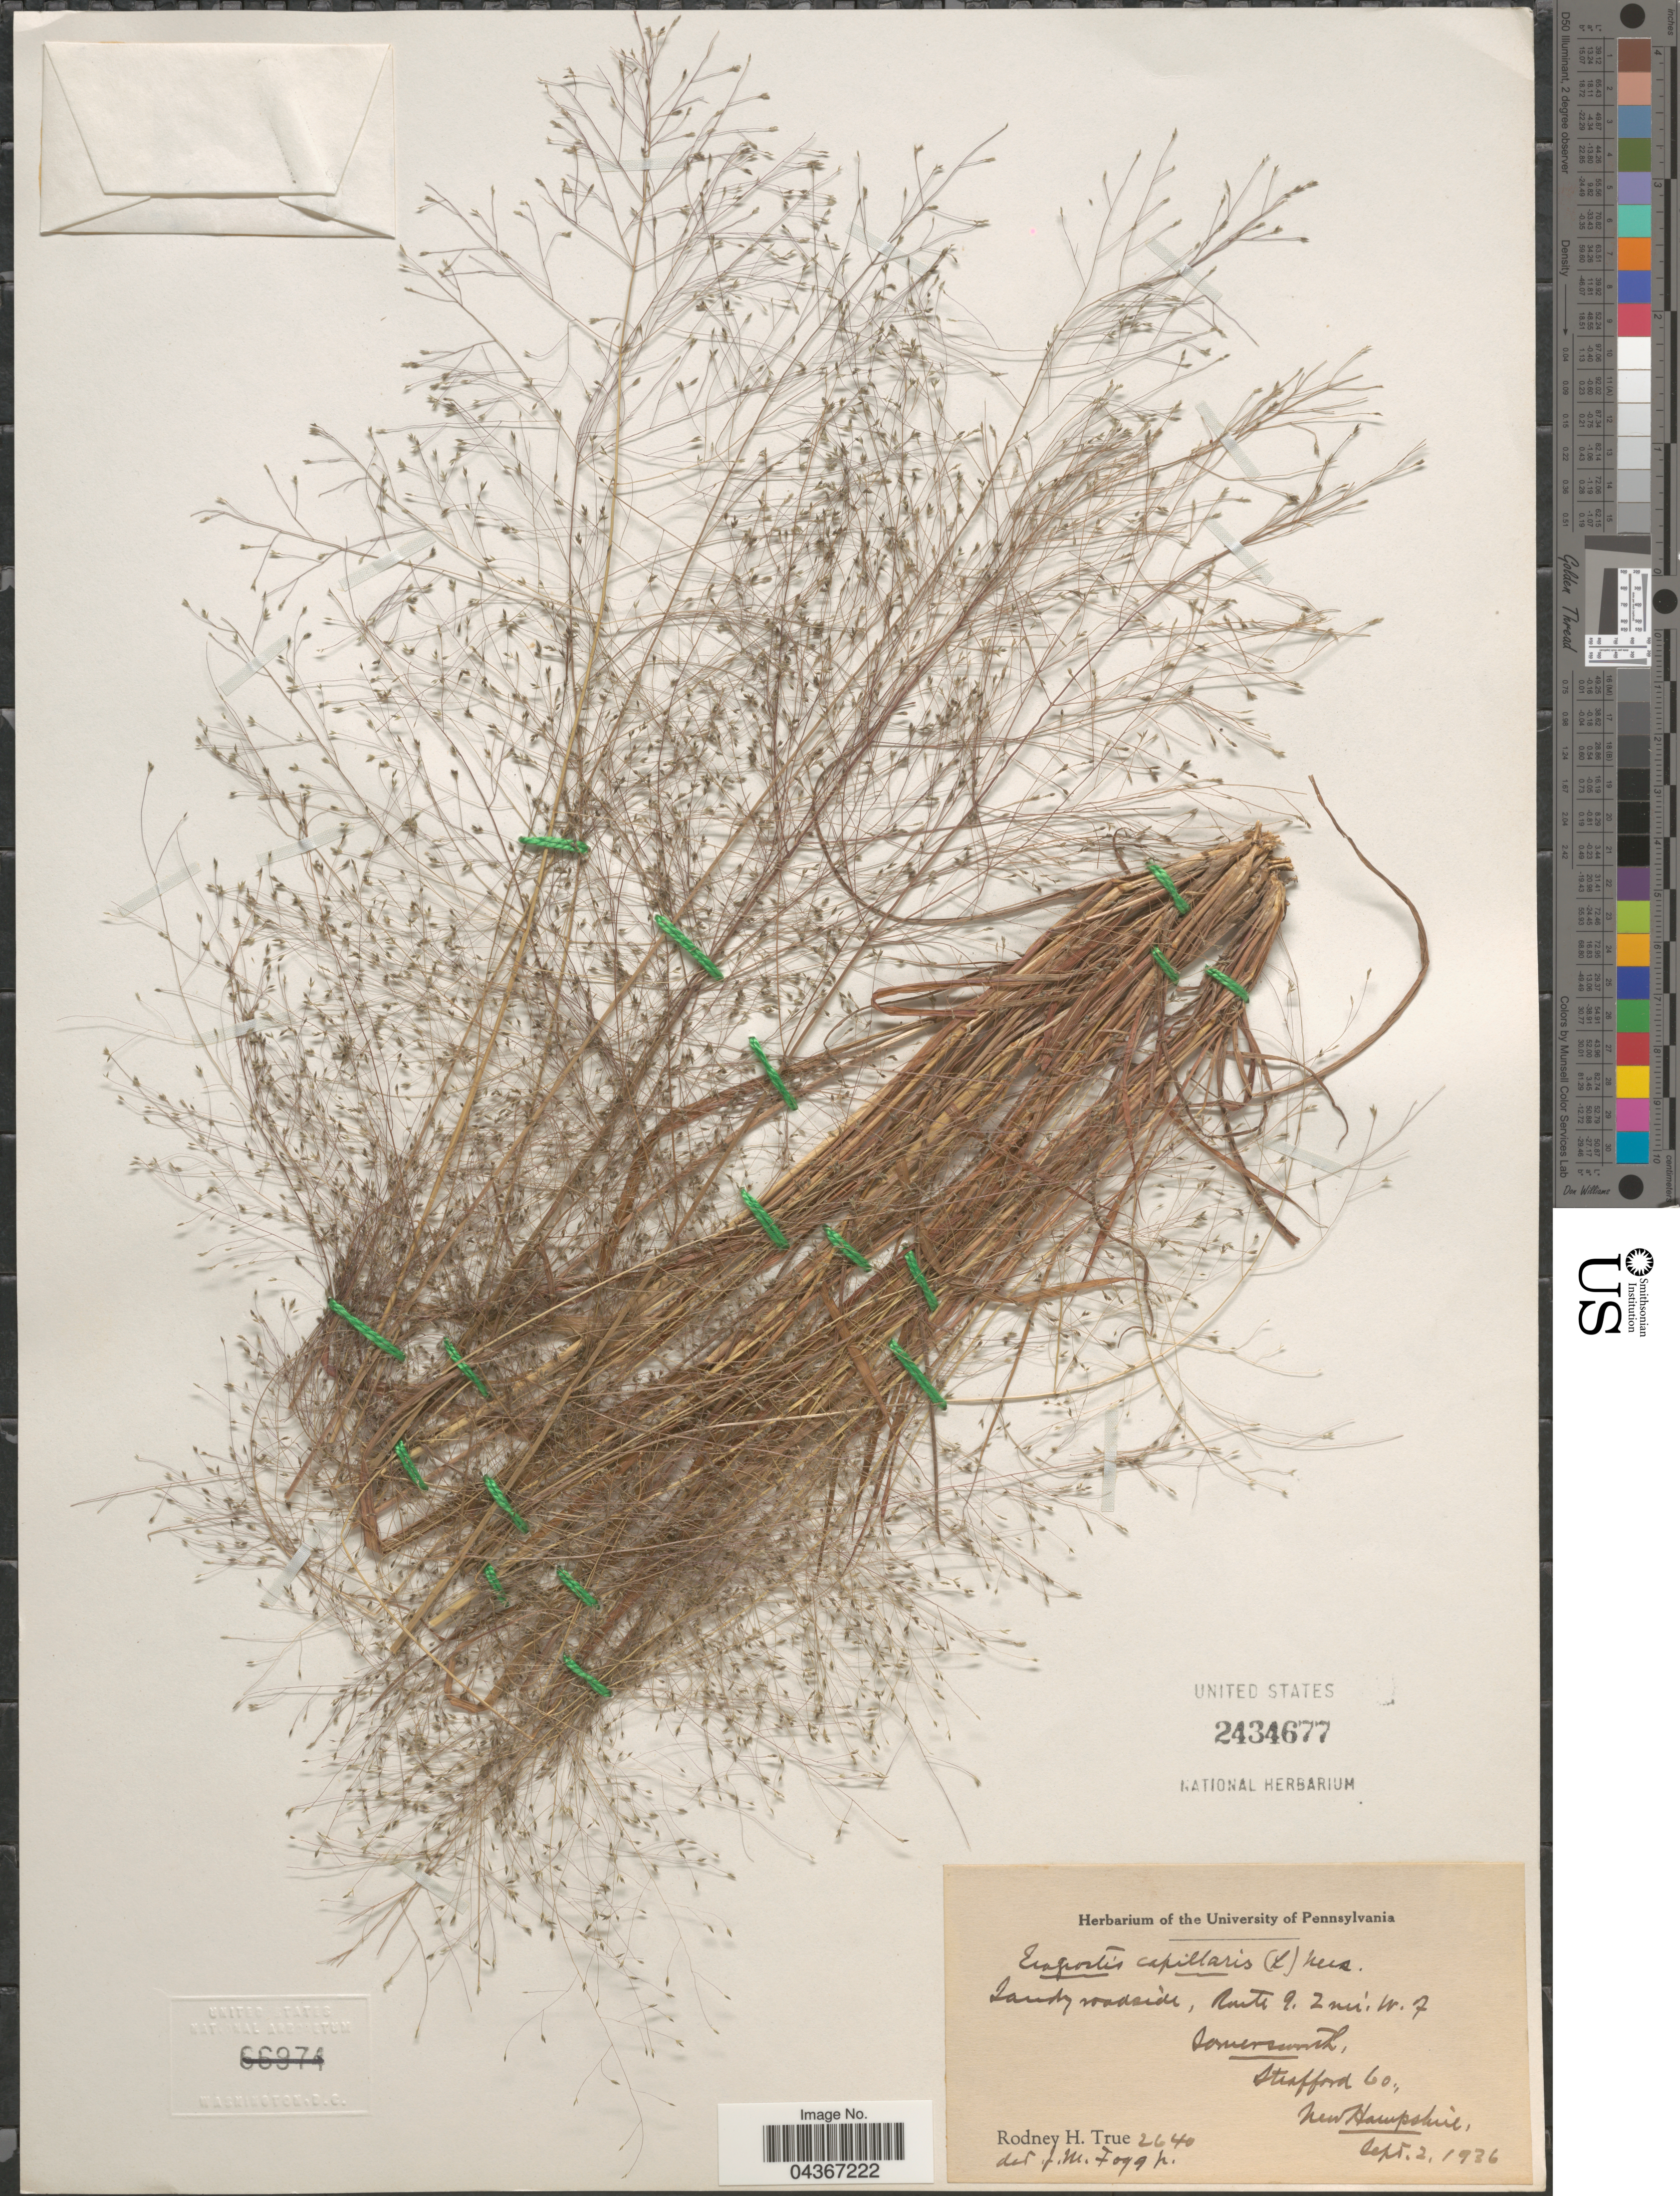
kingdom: Plantae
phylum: Tracheophyta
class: Liliopsida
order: Poales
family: Poaceae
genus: Eragrostis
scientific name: Eragrostis capillaris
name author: (L.) Nees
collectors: R. H. True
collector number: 2640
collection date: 1936-09-02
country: United States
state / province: New Hampshire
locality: Sandy roadside, Route 9, 2 mi. w. of Somersworth, Strafford Co.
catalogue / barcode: US 2434677